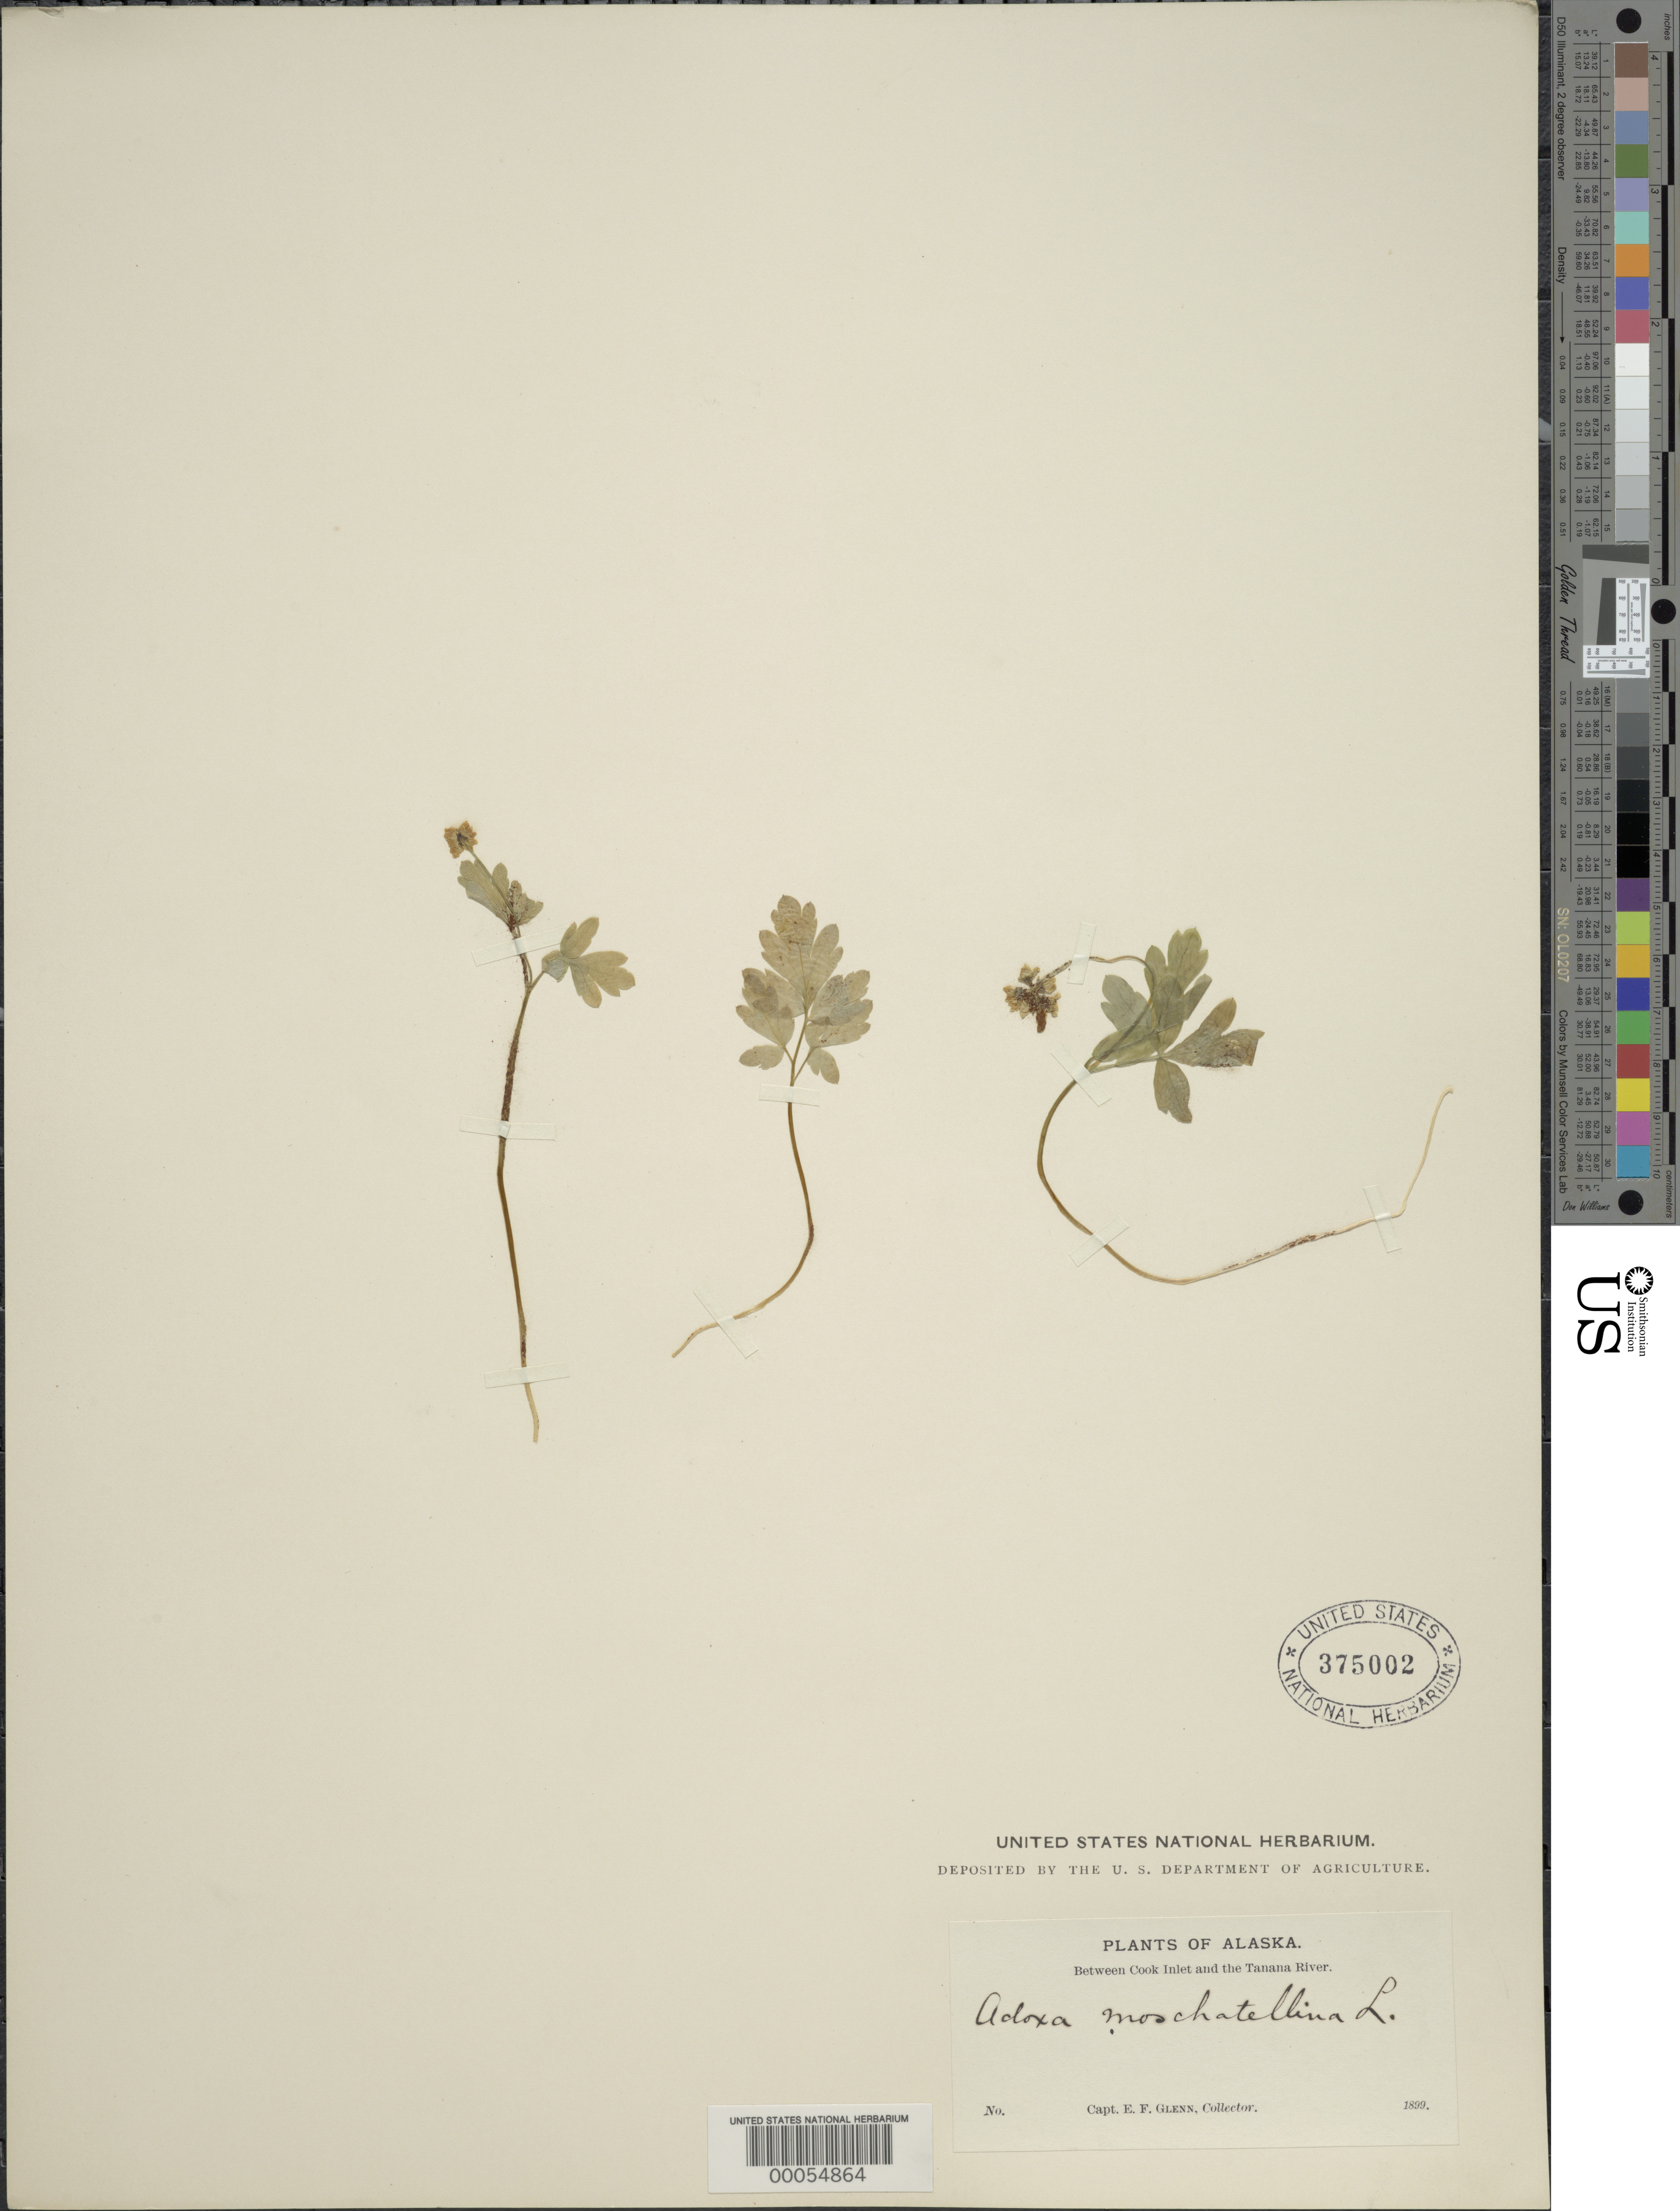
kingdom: Plantae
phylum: Tracheophyta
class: Magnoliopsida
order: Dipsacales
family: Viburnaceae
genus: Adoxa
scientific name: Adoxa moschatellina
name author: L.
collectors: E. Glenn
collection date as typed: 1899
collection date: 1899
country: United States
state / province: Alaska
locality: Between cook inlet and the tanana river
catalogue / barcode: US 375002